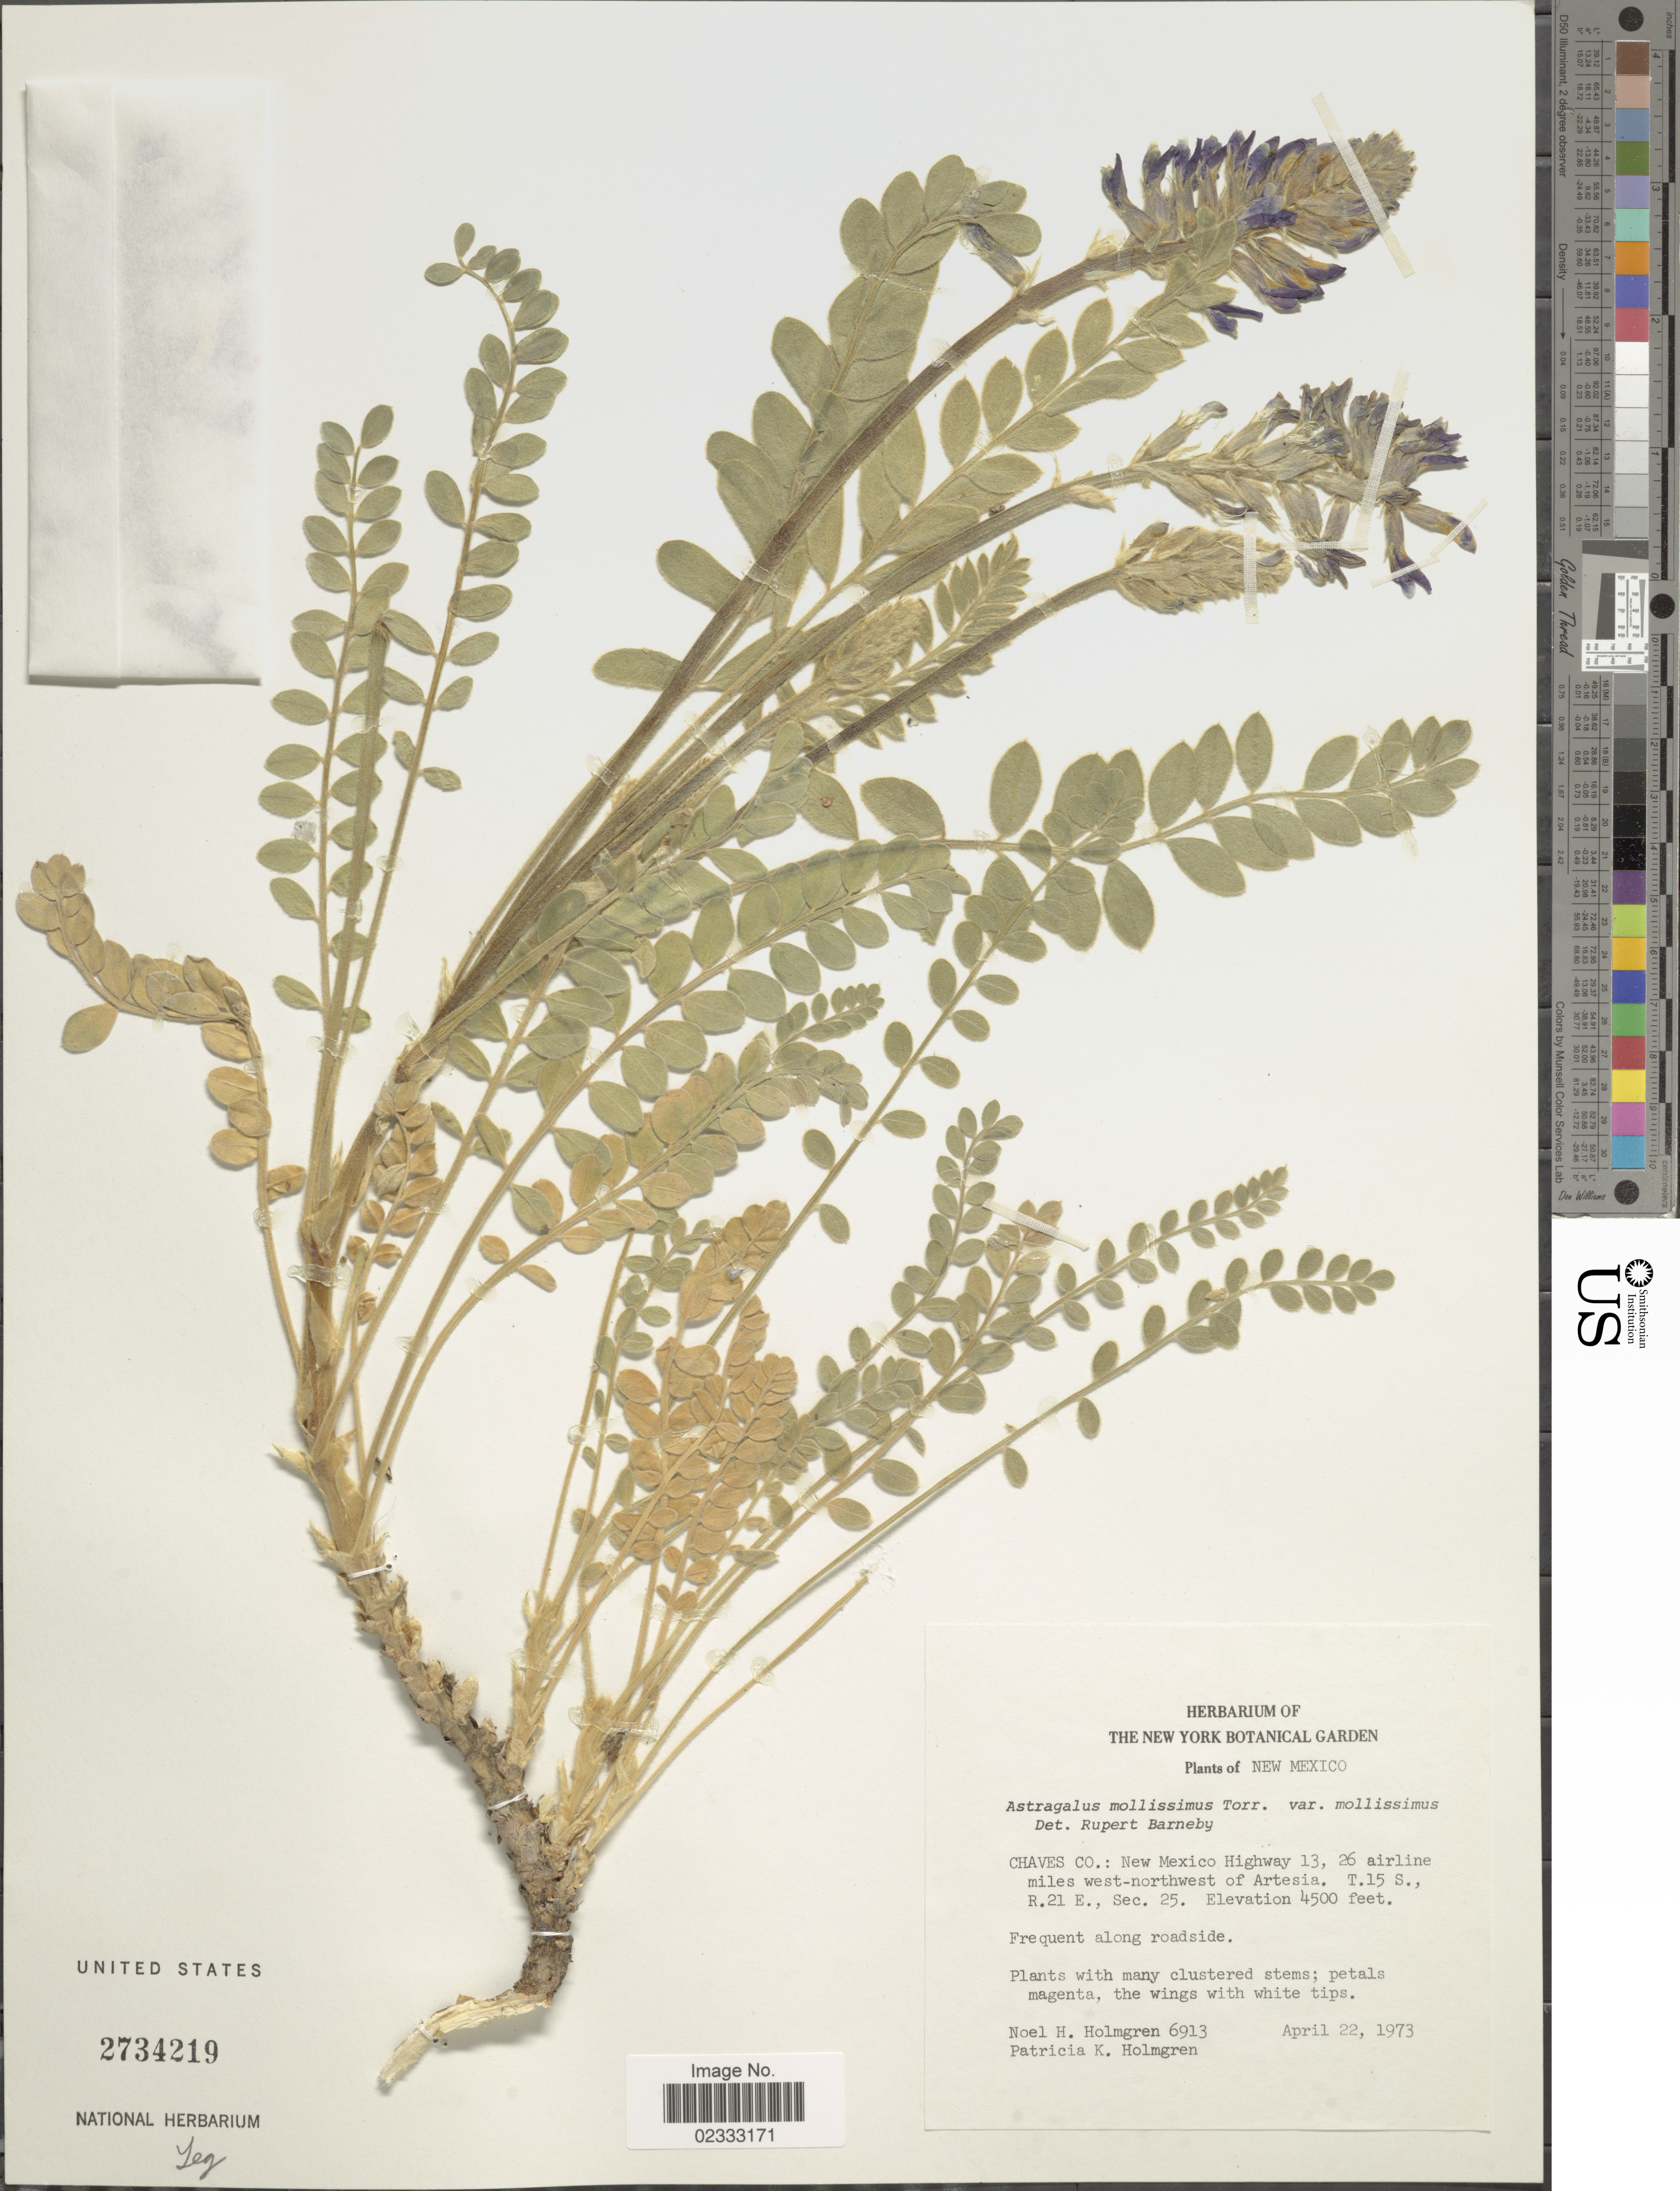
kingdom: Plantae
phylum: Tracheophyta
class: Magnoliopsida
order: Fabales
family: Fabaceae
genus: Astragalus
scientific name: Astragalus mollissimus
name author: Torr.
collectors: N. H. Holmgren & P. K. Holmgren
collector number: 6913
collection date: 1973-04-22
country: United States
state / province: New Mexico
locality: New Mexico, Chaves Co.: New Mexico Highway 13,26 airline miles west-northwest of Artesia T.15.S., R21 E., Sec 25.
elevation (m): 1372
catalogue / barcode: US 2734219